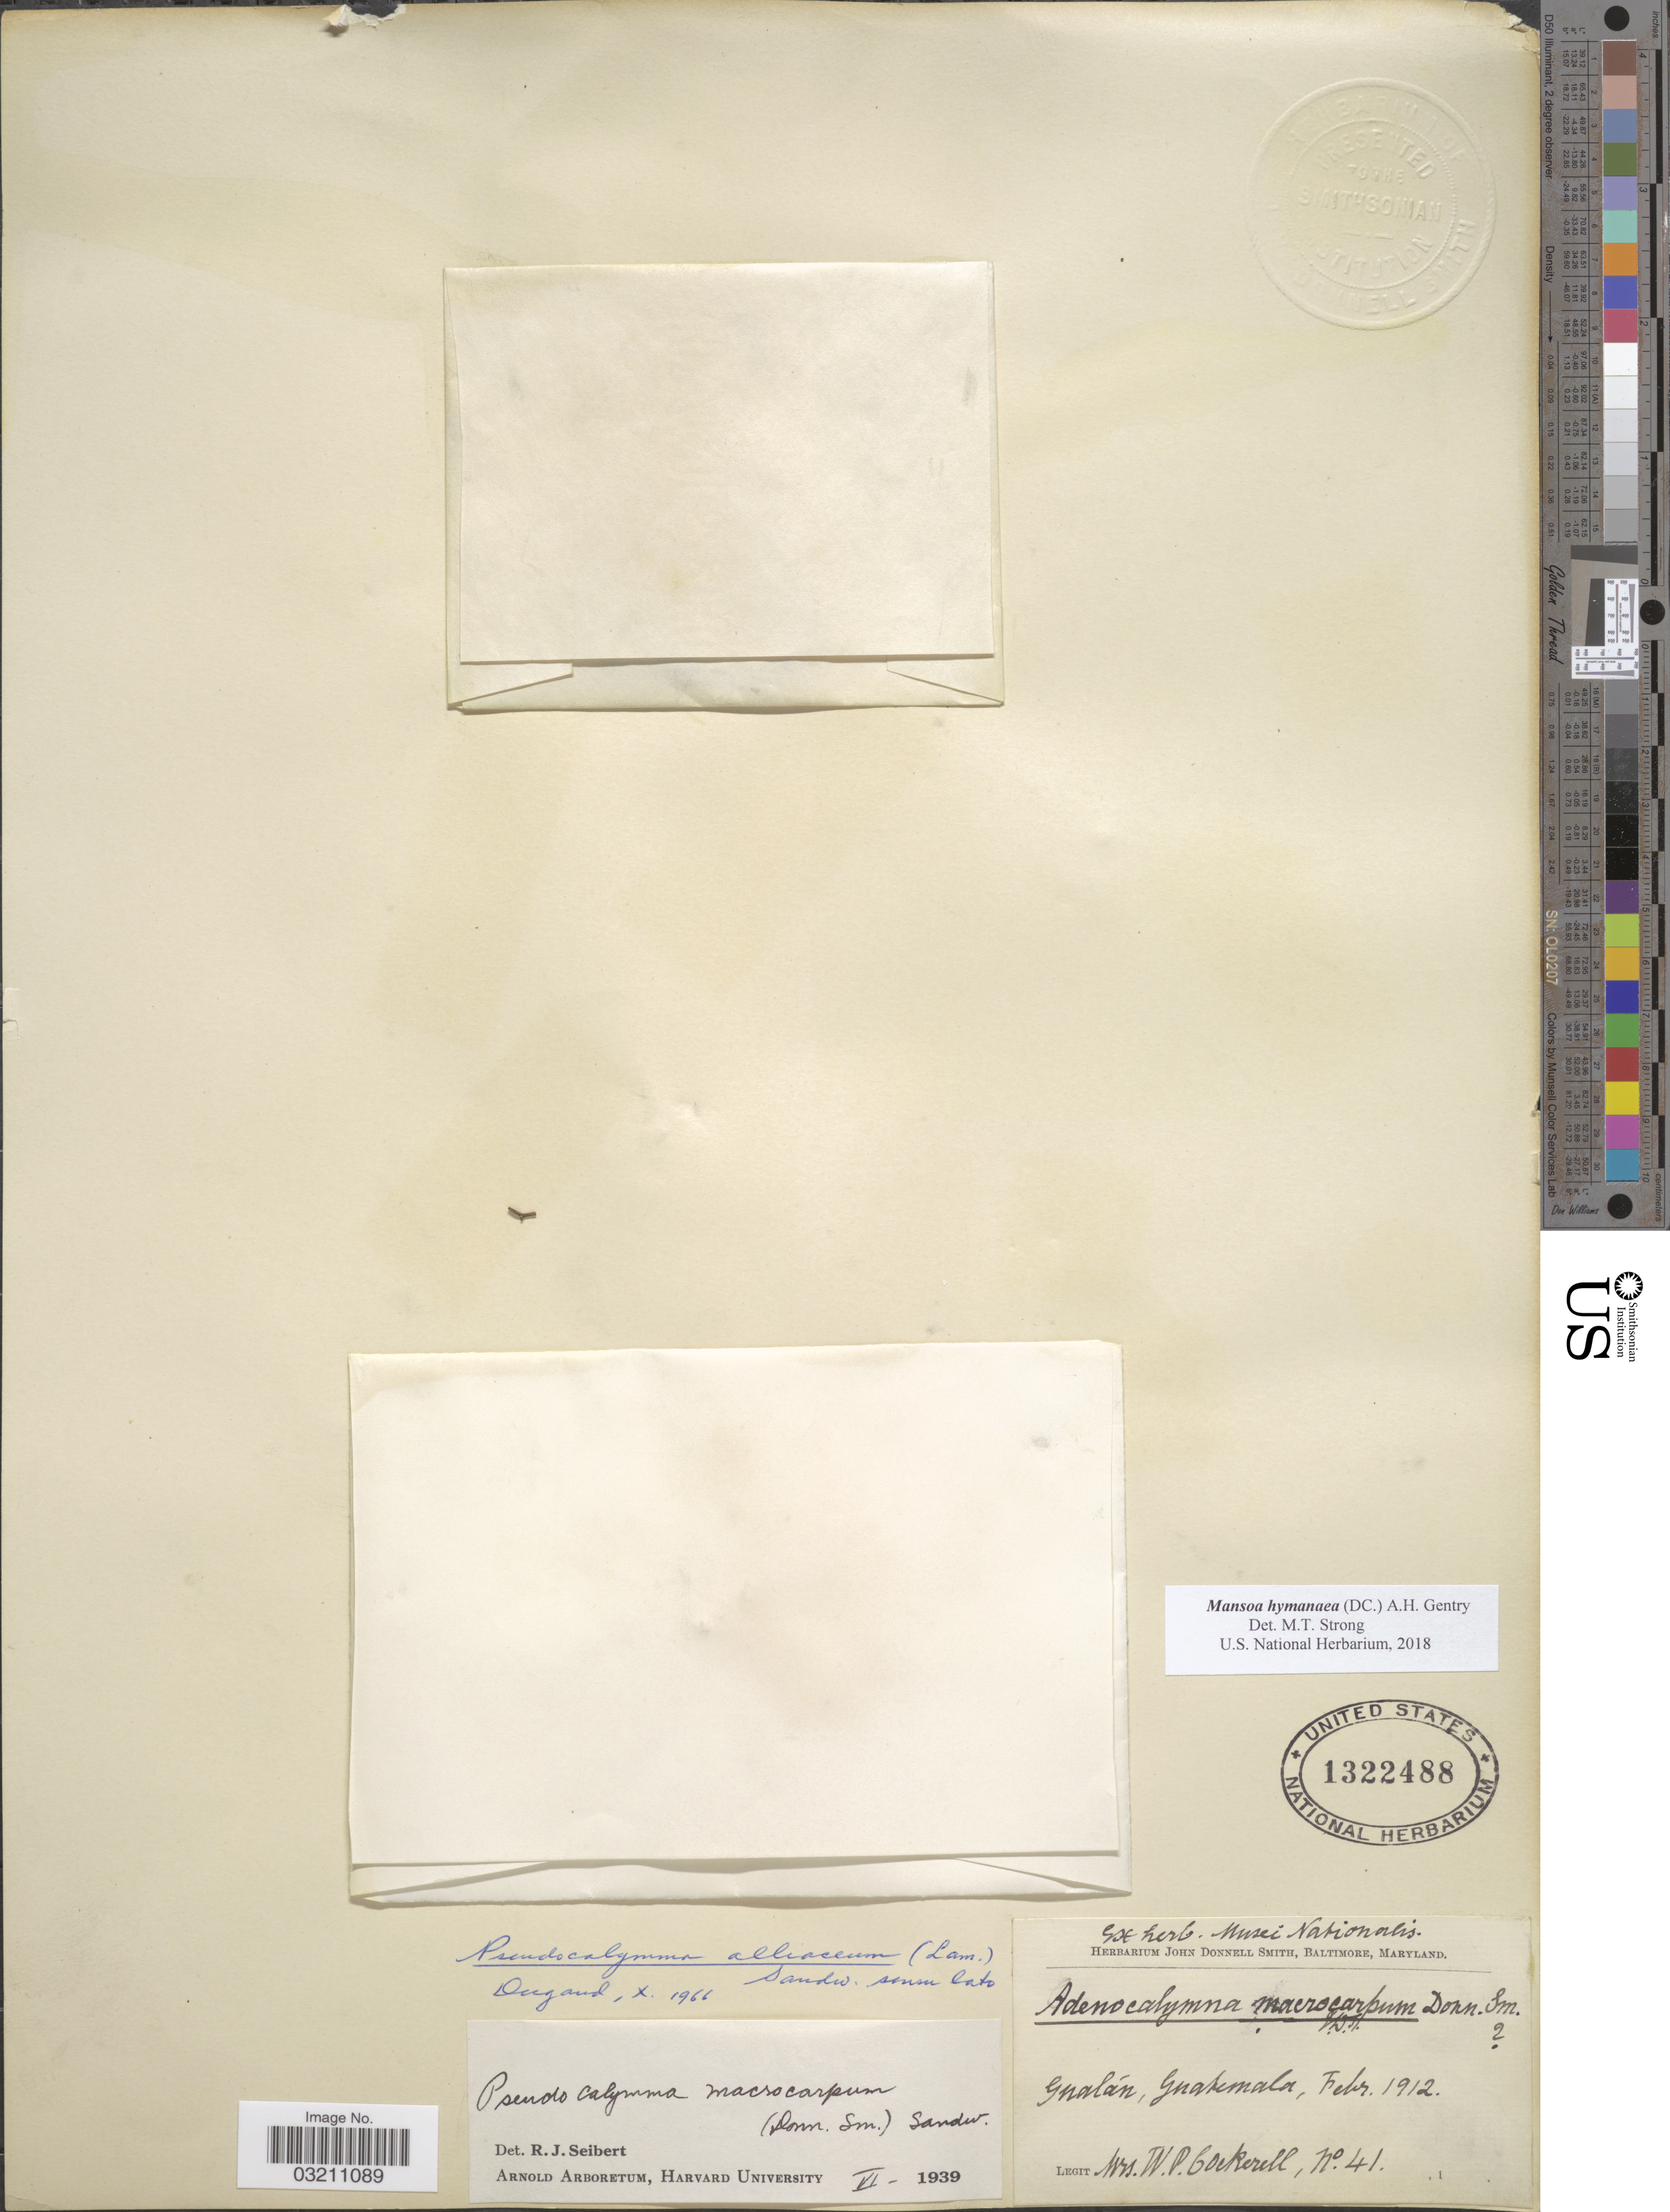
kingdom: Plantae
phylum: Tracheophyta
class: Magnoliopsida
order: Lamiales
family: Bignoniaceae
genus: Mansoa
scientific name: Mansoa hymenaea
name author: (DC.) A.H. Gentry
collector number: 41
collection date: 1912-02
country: Guatemala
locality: Gaúlan.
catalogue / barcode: US 1322488